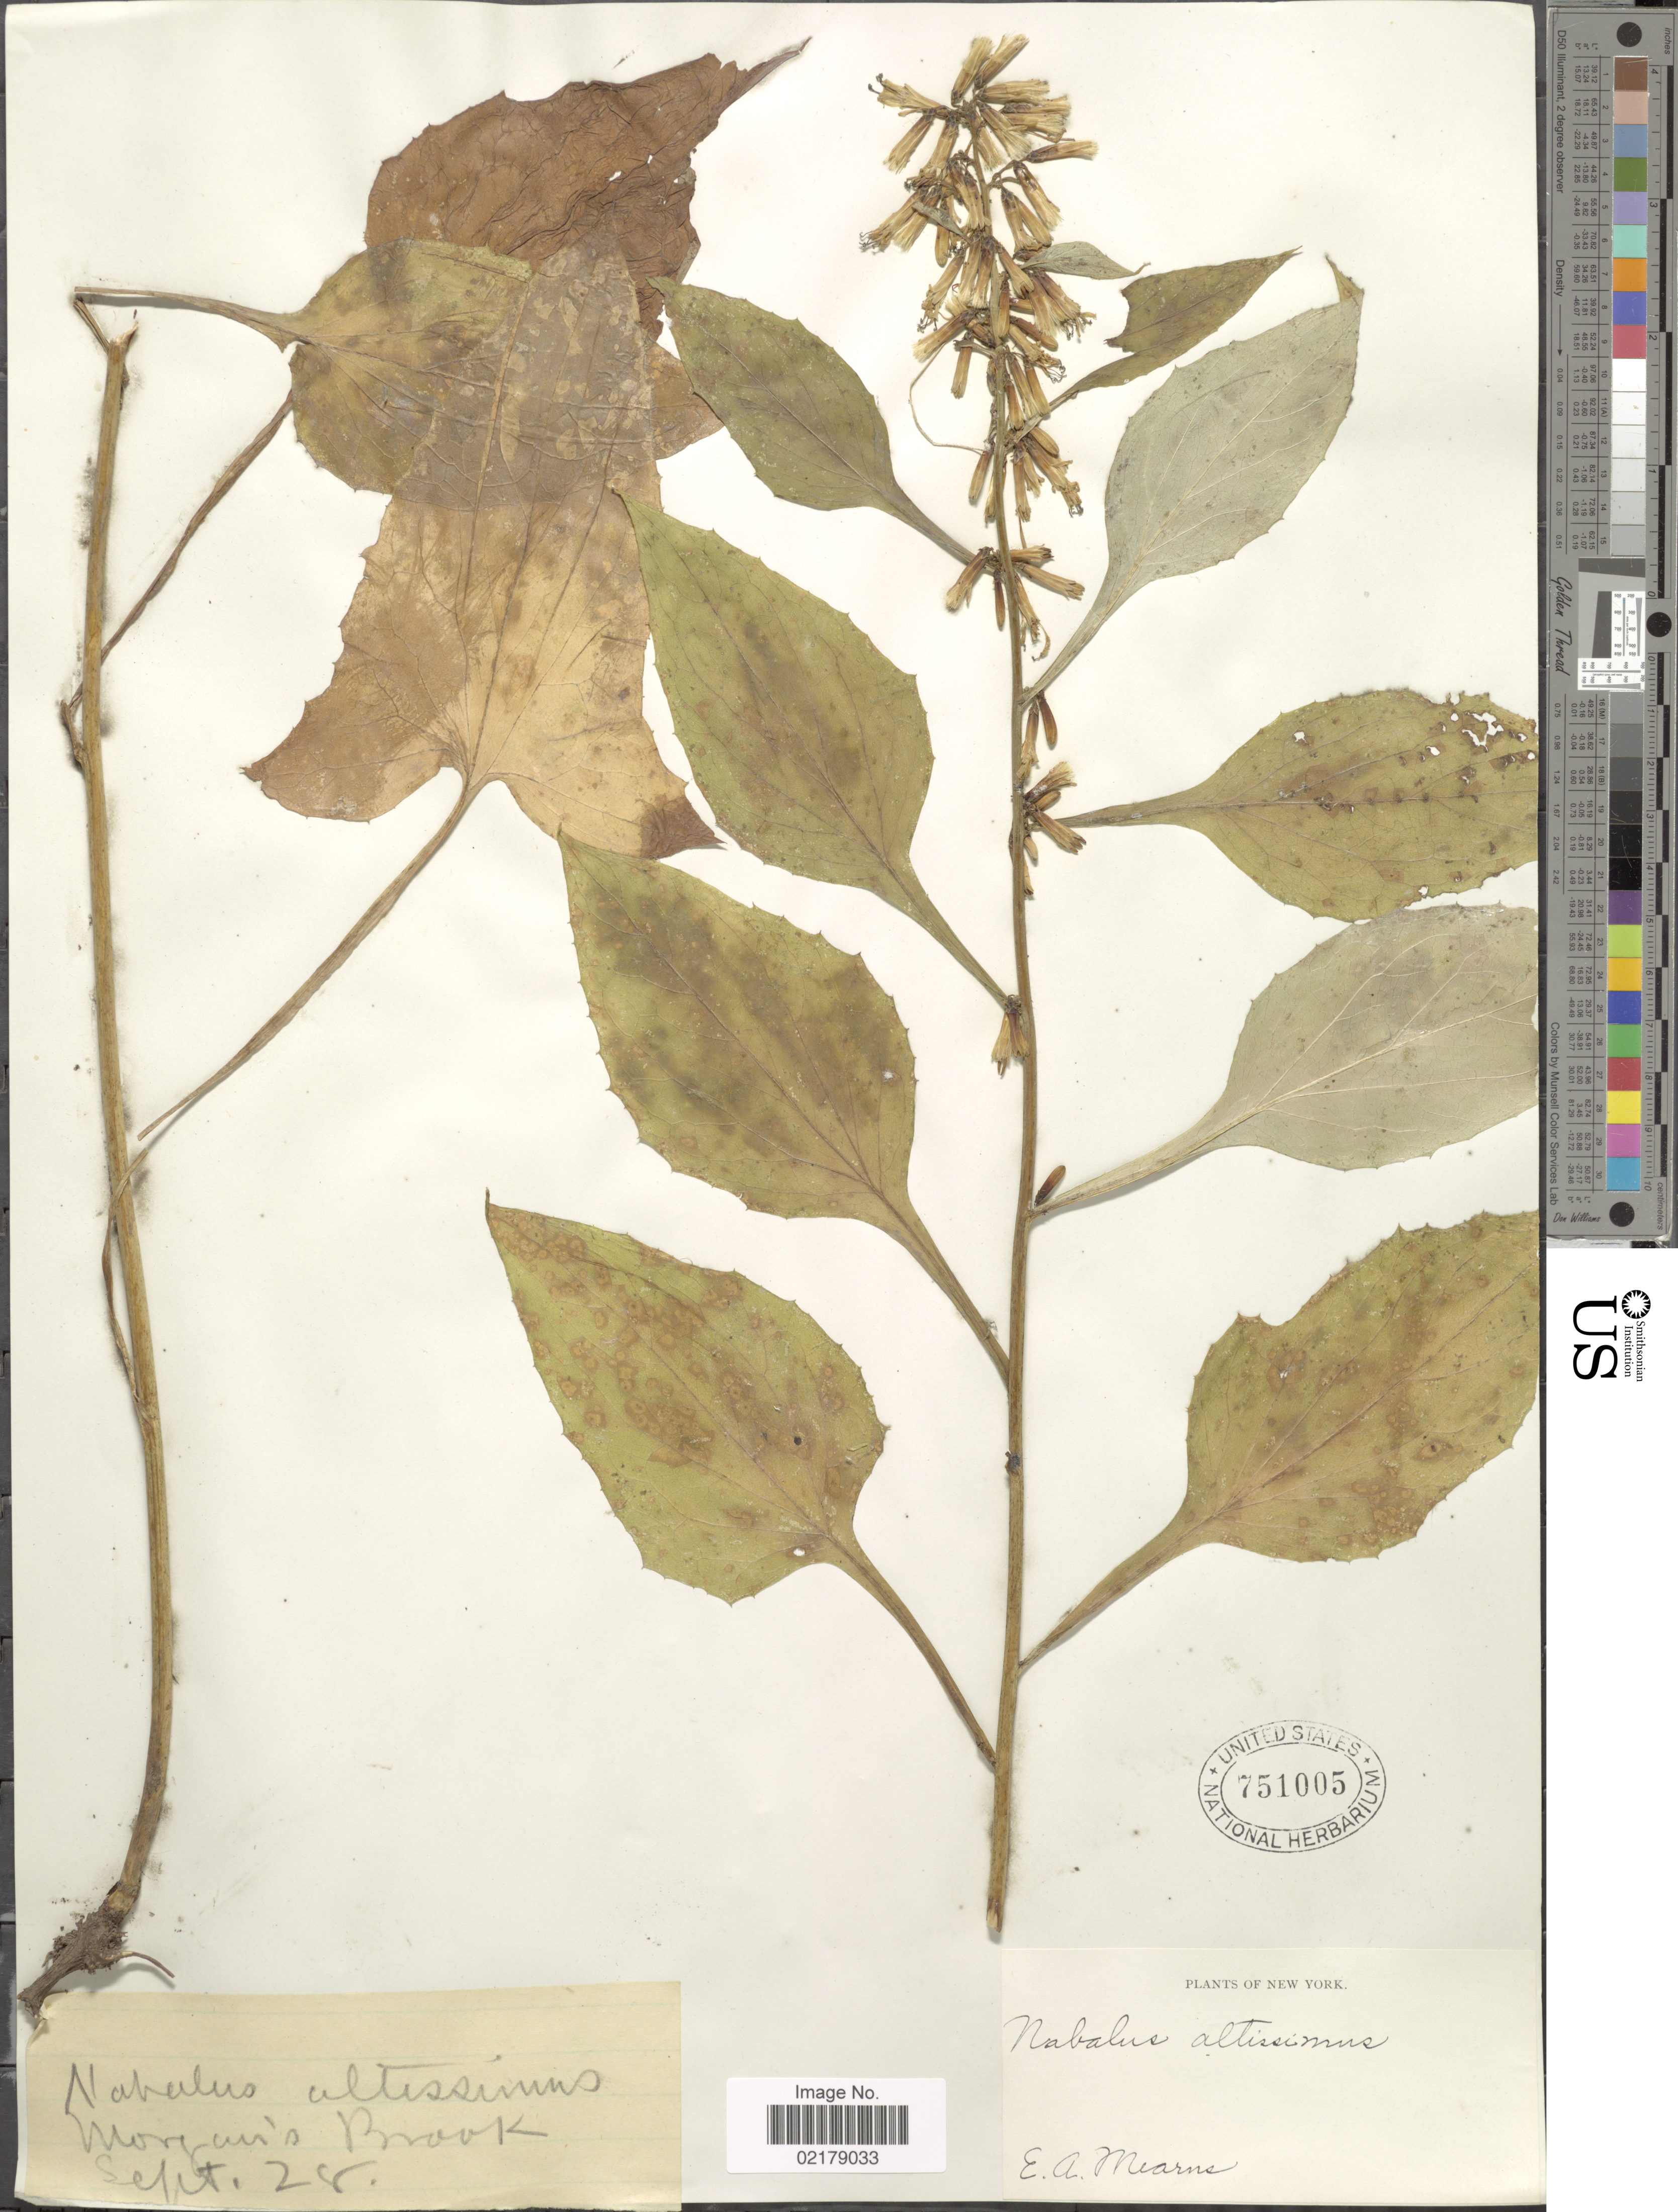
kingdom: Plantae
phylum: Tracheophyta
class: Magnoliopsida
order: Asterales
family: Asteraceae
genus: Nabalus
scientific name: Nabalus altissimus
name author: (L.) Hook.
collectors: E. A. Mearns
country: United States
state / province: New York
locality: Morgan's Brook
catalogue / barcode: US 751005